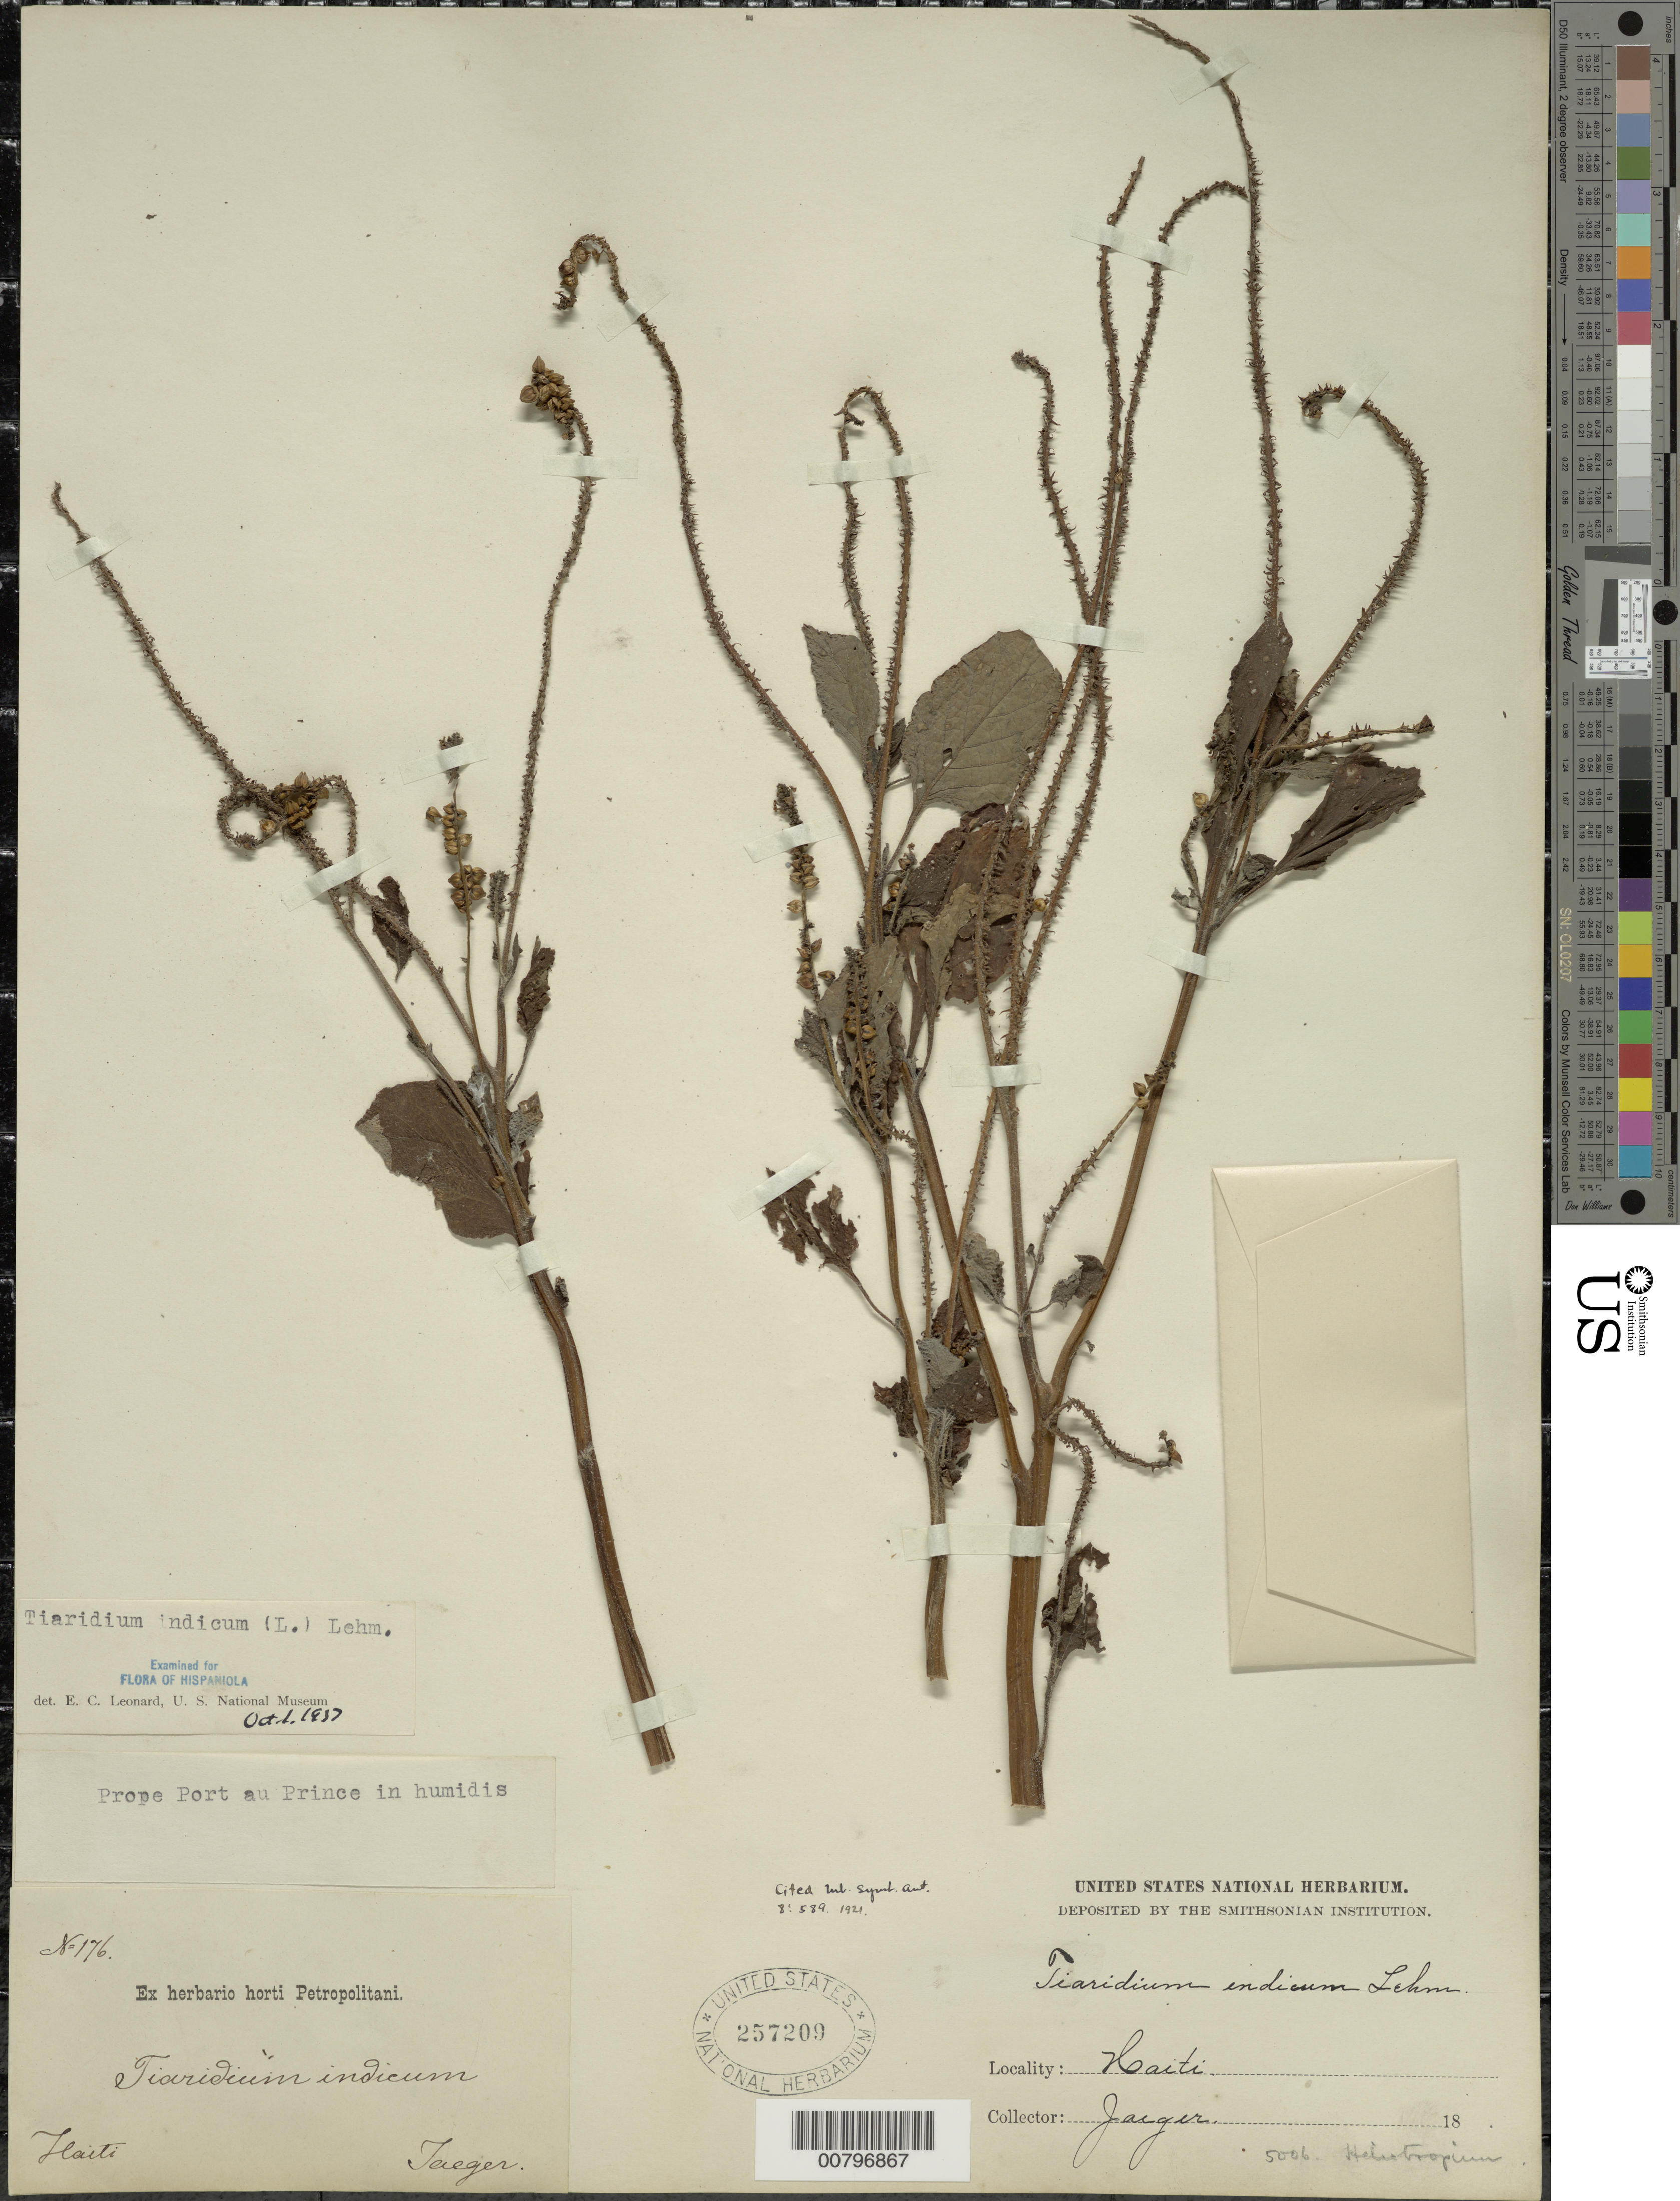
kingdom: Plantae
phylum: Tracheophyta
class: Magnoliopsida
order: Boraginales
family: Heliotropiaceae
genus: Heliotropium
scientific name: Heliotropium indicum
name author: L.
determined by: Leonard, Emery C., (US)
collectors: -. Jaeger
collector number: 176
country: Haiti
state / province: Ouest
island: Hispaniola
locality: Port-au-Prince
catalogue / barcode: US 257209